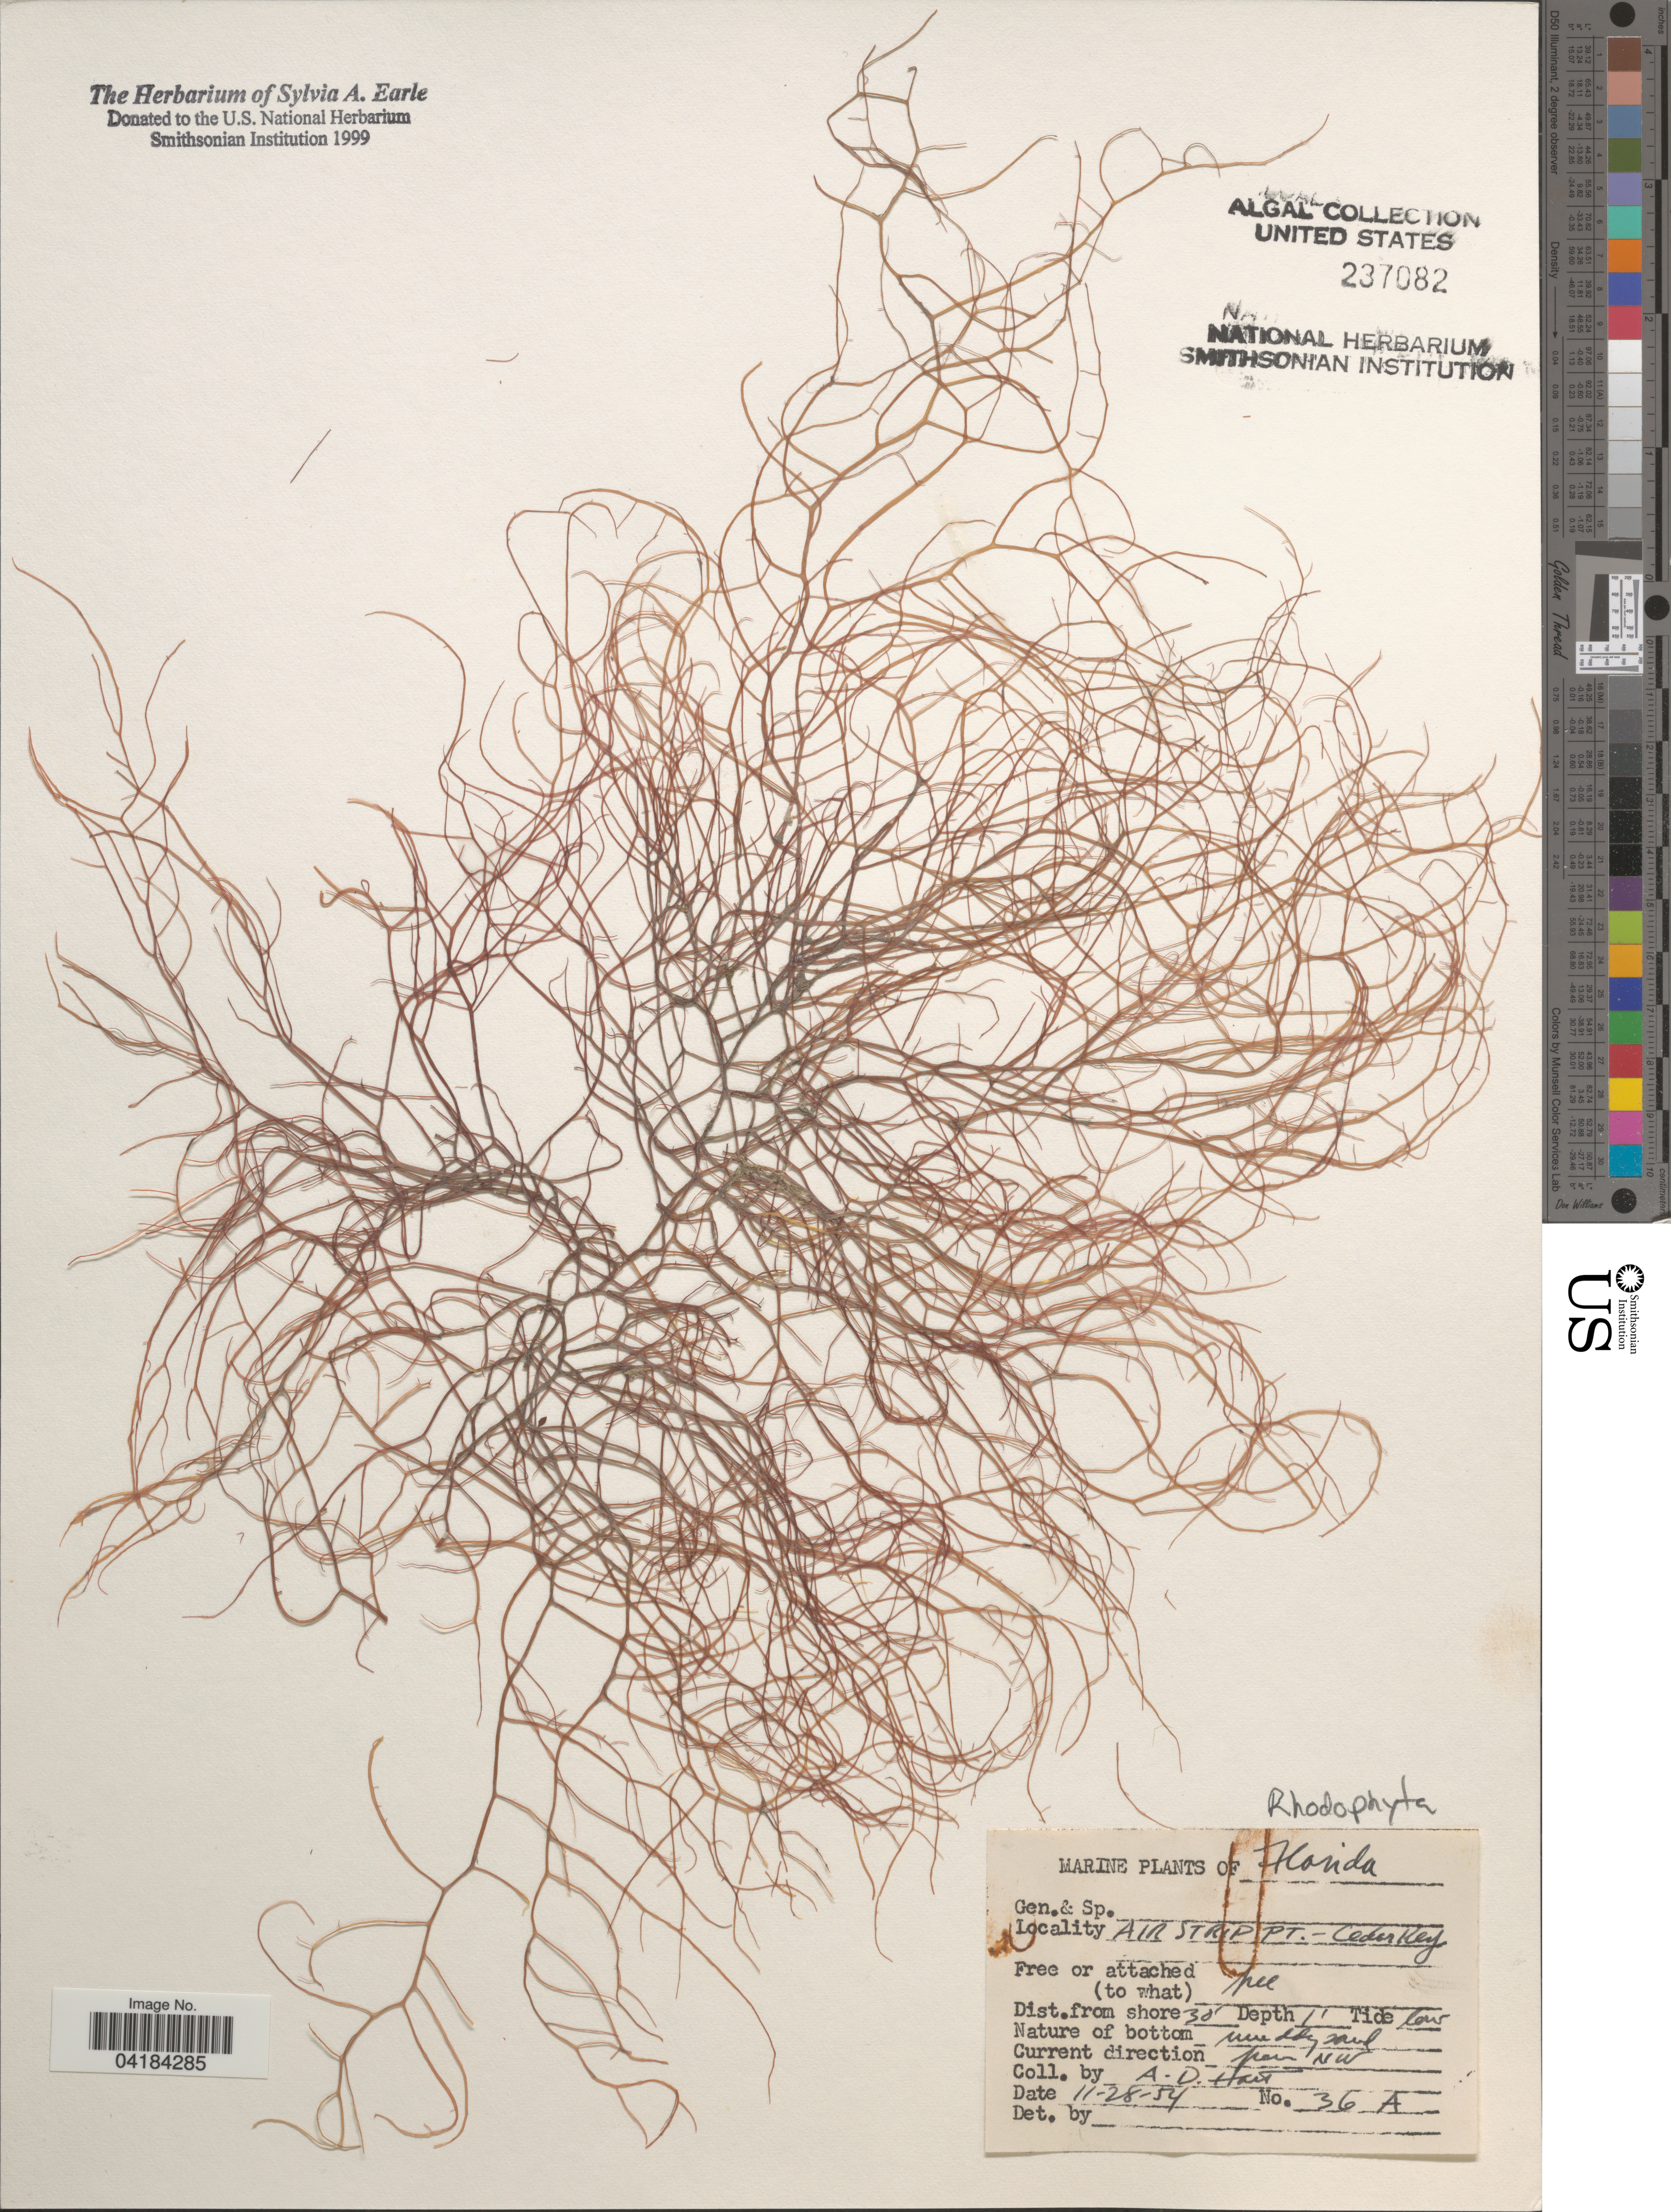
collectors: A. D. Hart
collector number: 36A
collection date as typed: Transcribed d/m/y: 28/11/54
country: United States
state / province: Florida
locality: Air Strip Pt. - Cedar Key.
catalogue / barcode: US 237082